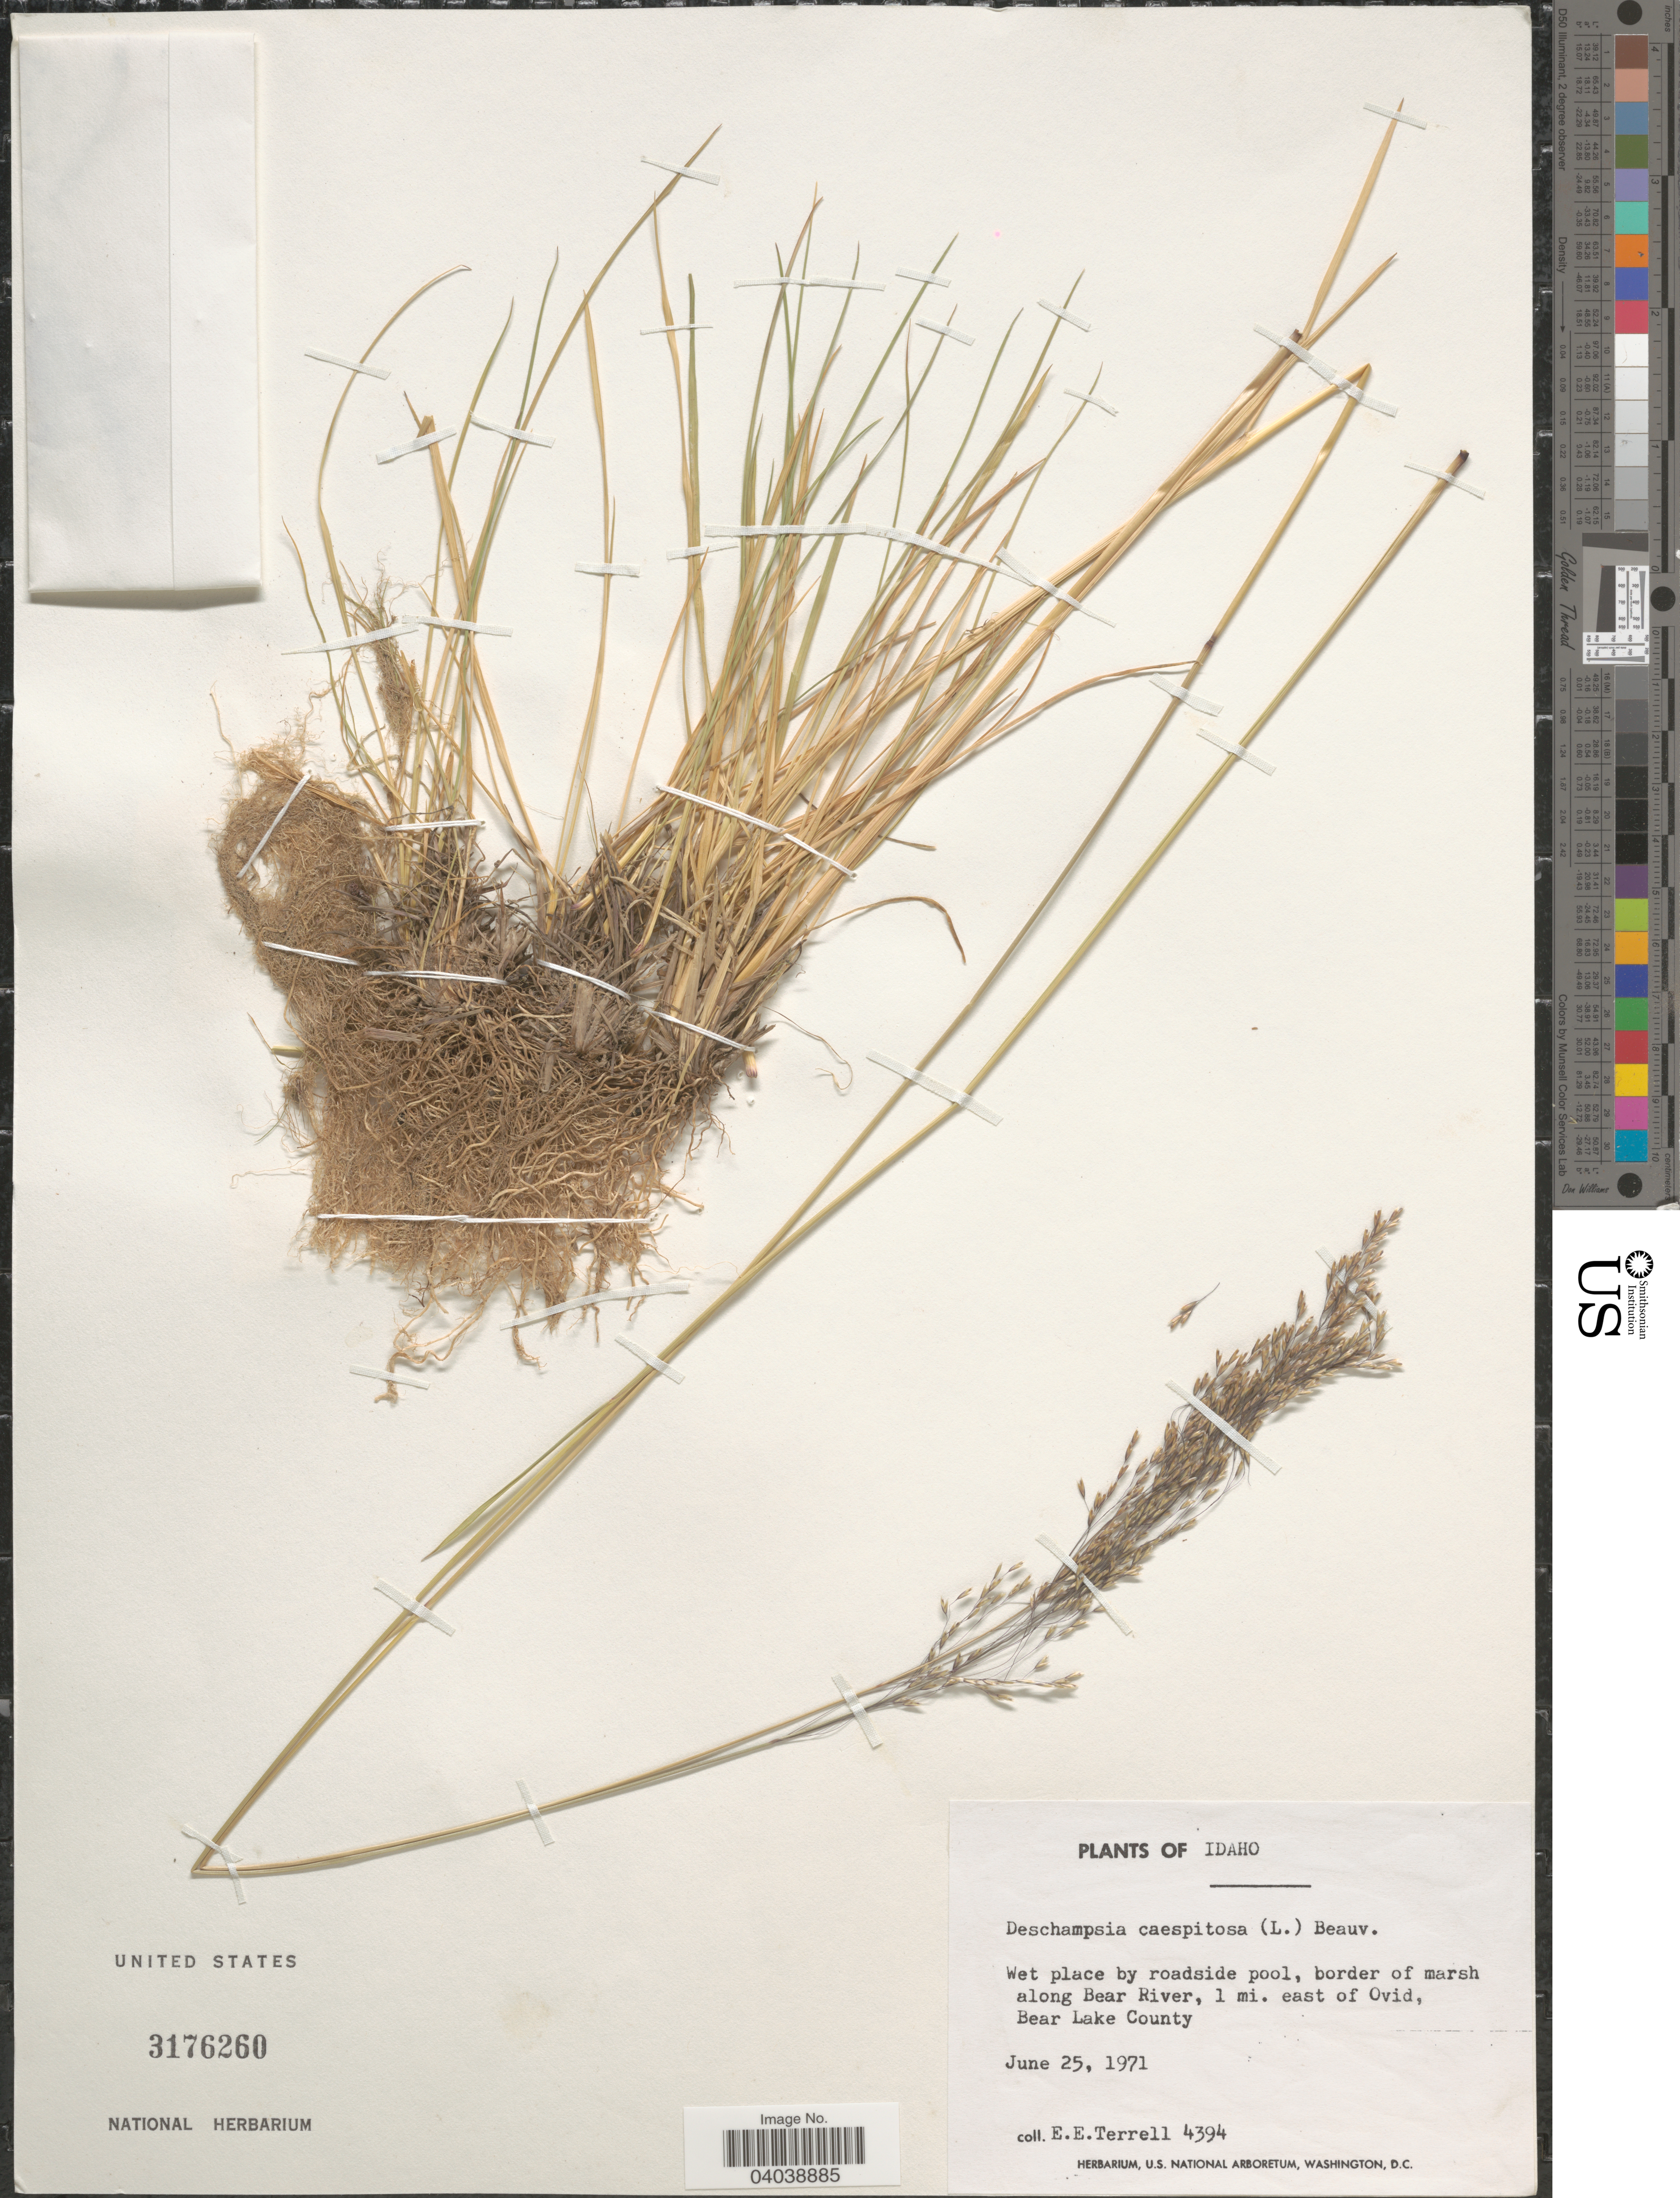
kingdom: Plantae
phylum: Tracheophyta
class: Liliopsida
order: Poales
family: Poaceae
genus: Deschampsia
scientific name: Deschampsia cespitosa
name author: (L.) P. Beauv.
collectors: E. E. Terrell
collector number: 4394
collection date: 1971-06-25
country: United States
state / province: Idaho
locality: Wet place by roadside pool, border of marsh along Bear River, 1 mi. east of Ovid, Bear Lake County.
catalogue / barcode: US 3176260